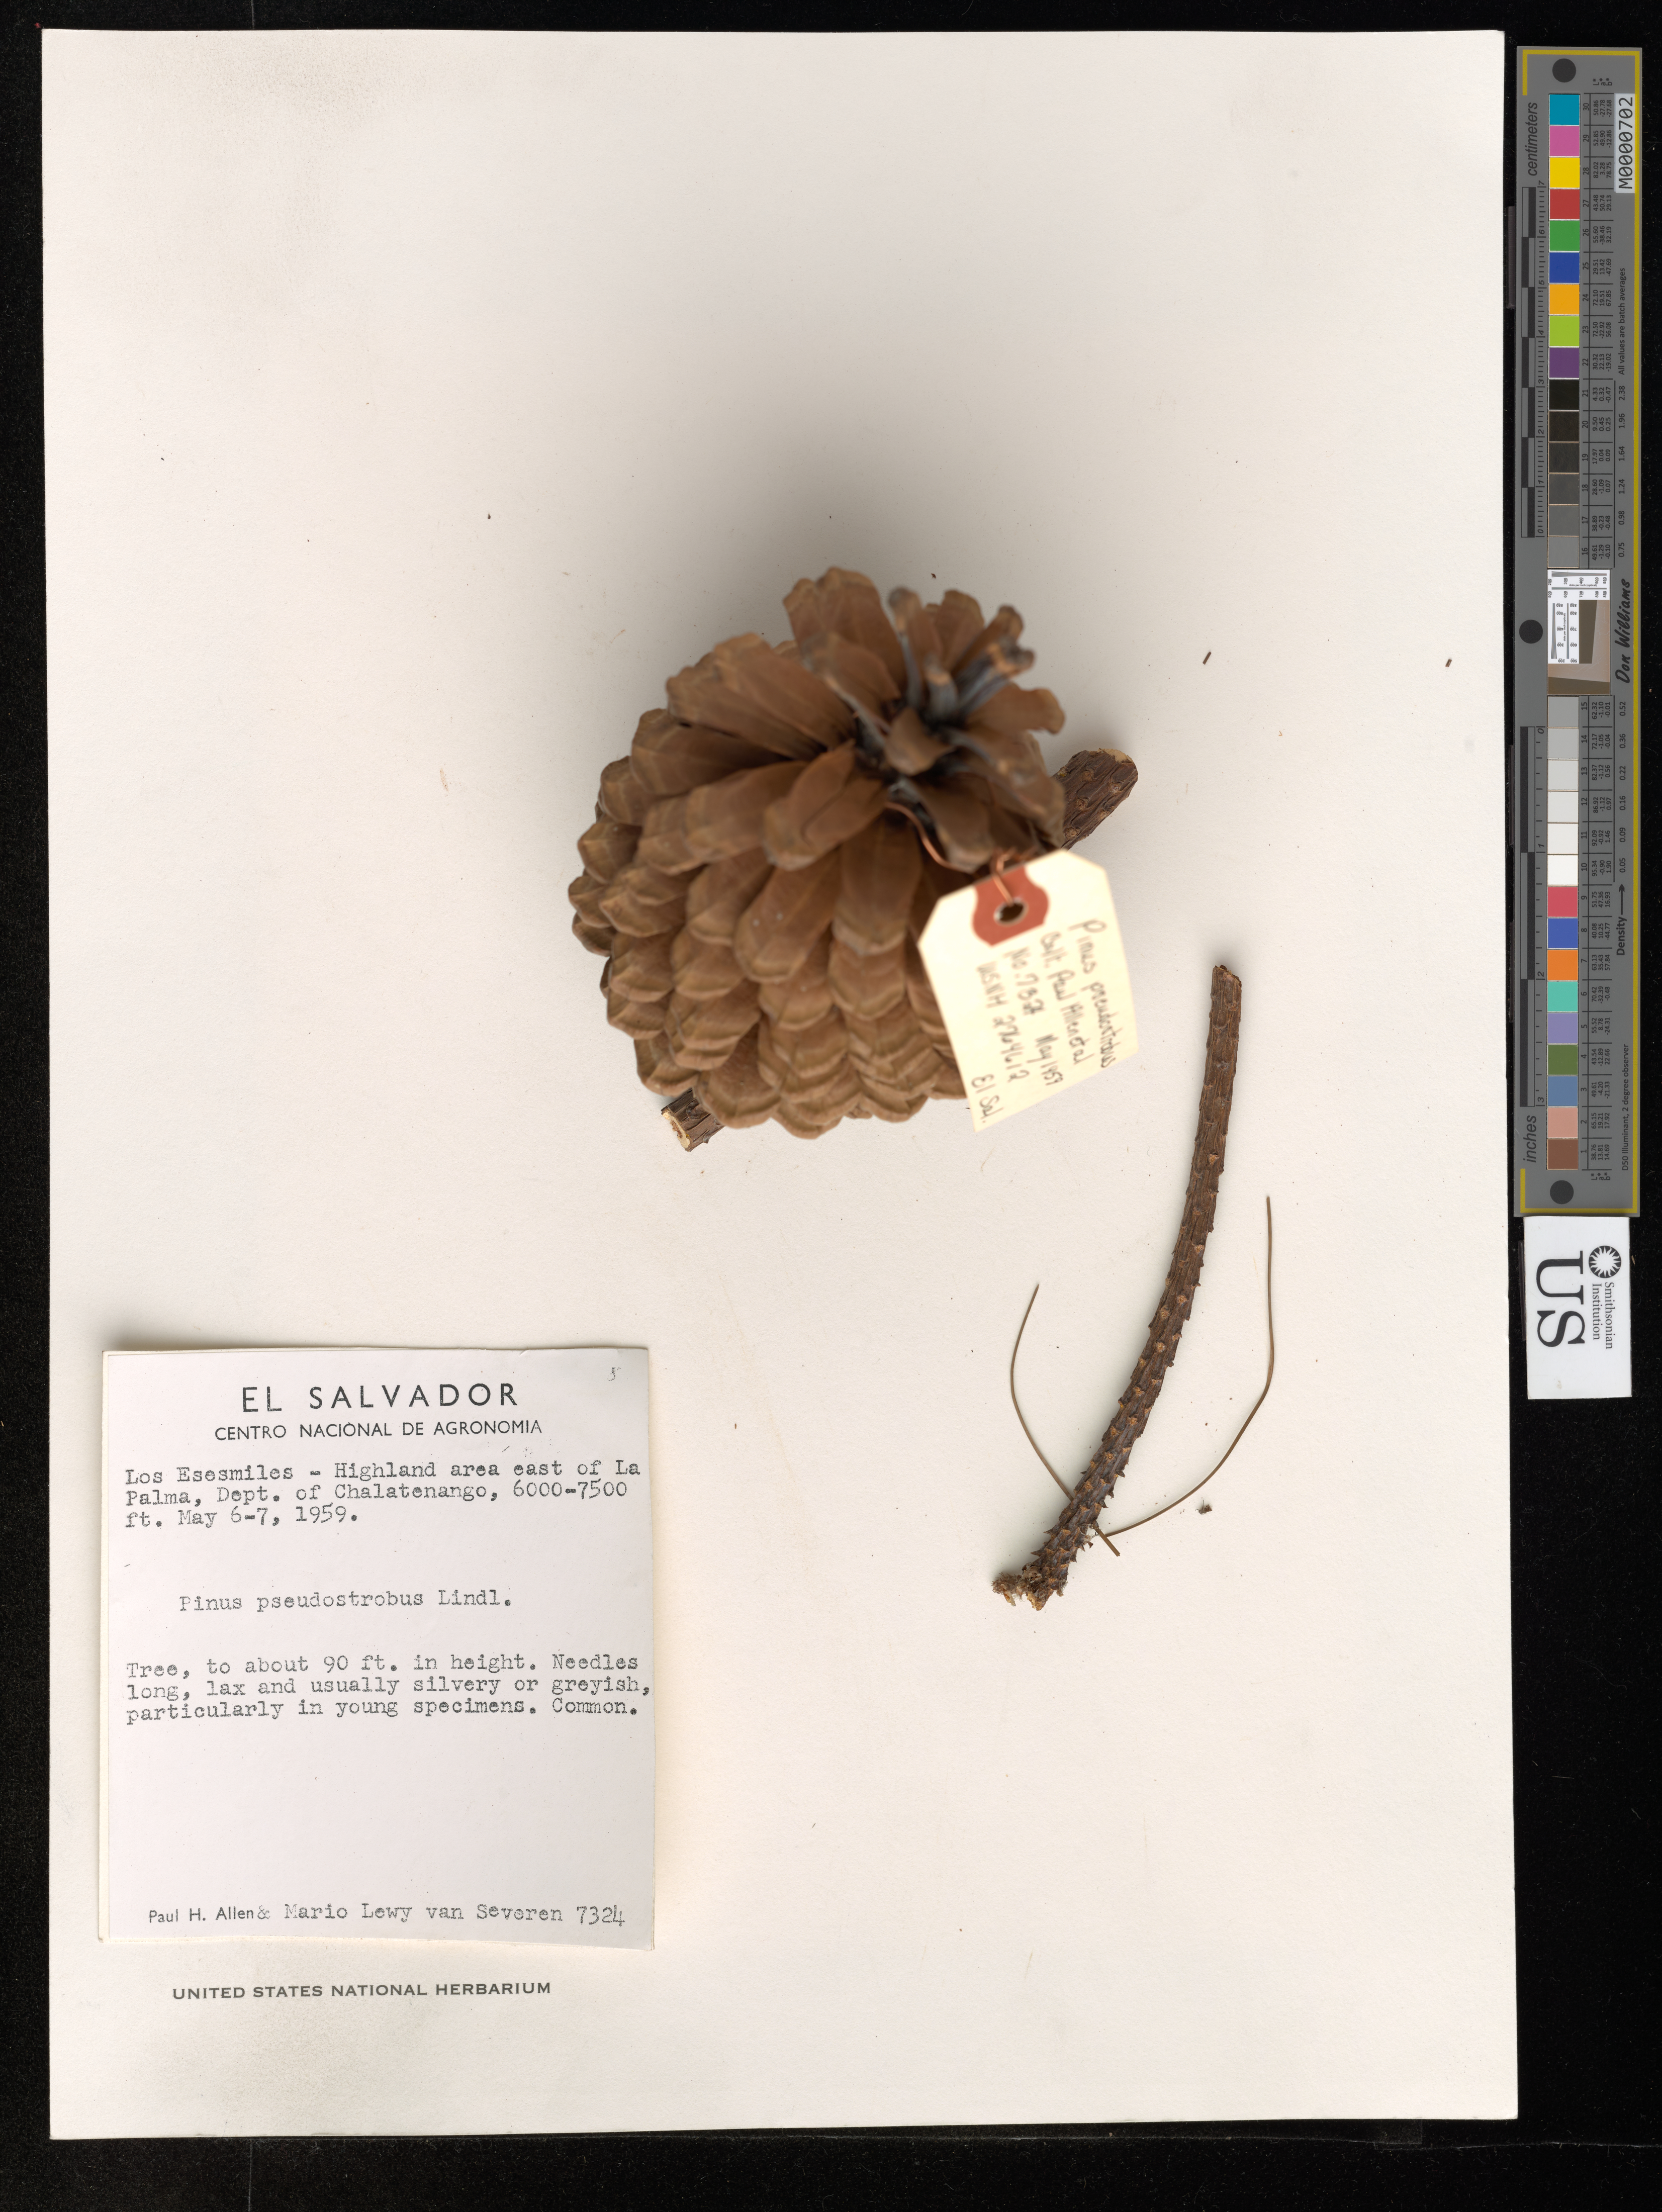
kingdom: Plantae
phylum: Tracheophyta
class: Pinopsida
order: Pinales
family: Pinaceae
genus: Pinus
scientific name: Pinus pseudostrobus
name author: Lindl.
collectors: P. H. Allen & M. Van Severen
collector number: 7324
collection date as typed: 06 May 1959 to 07 May 1959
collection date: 1959-05-06/1959-05-07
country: El Salvador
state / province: Chalatenango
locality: Los Esemiles - Highland area east of La Palma.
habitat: Highland area.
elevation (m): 1829